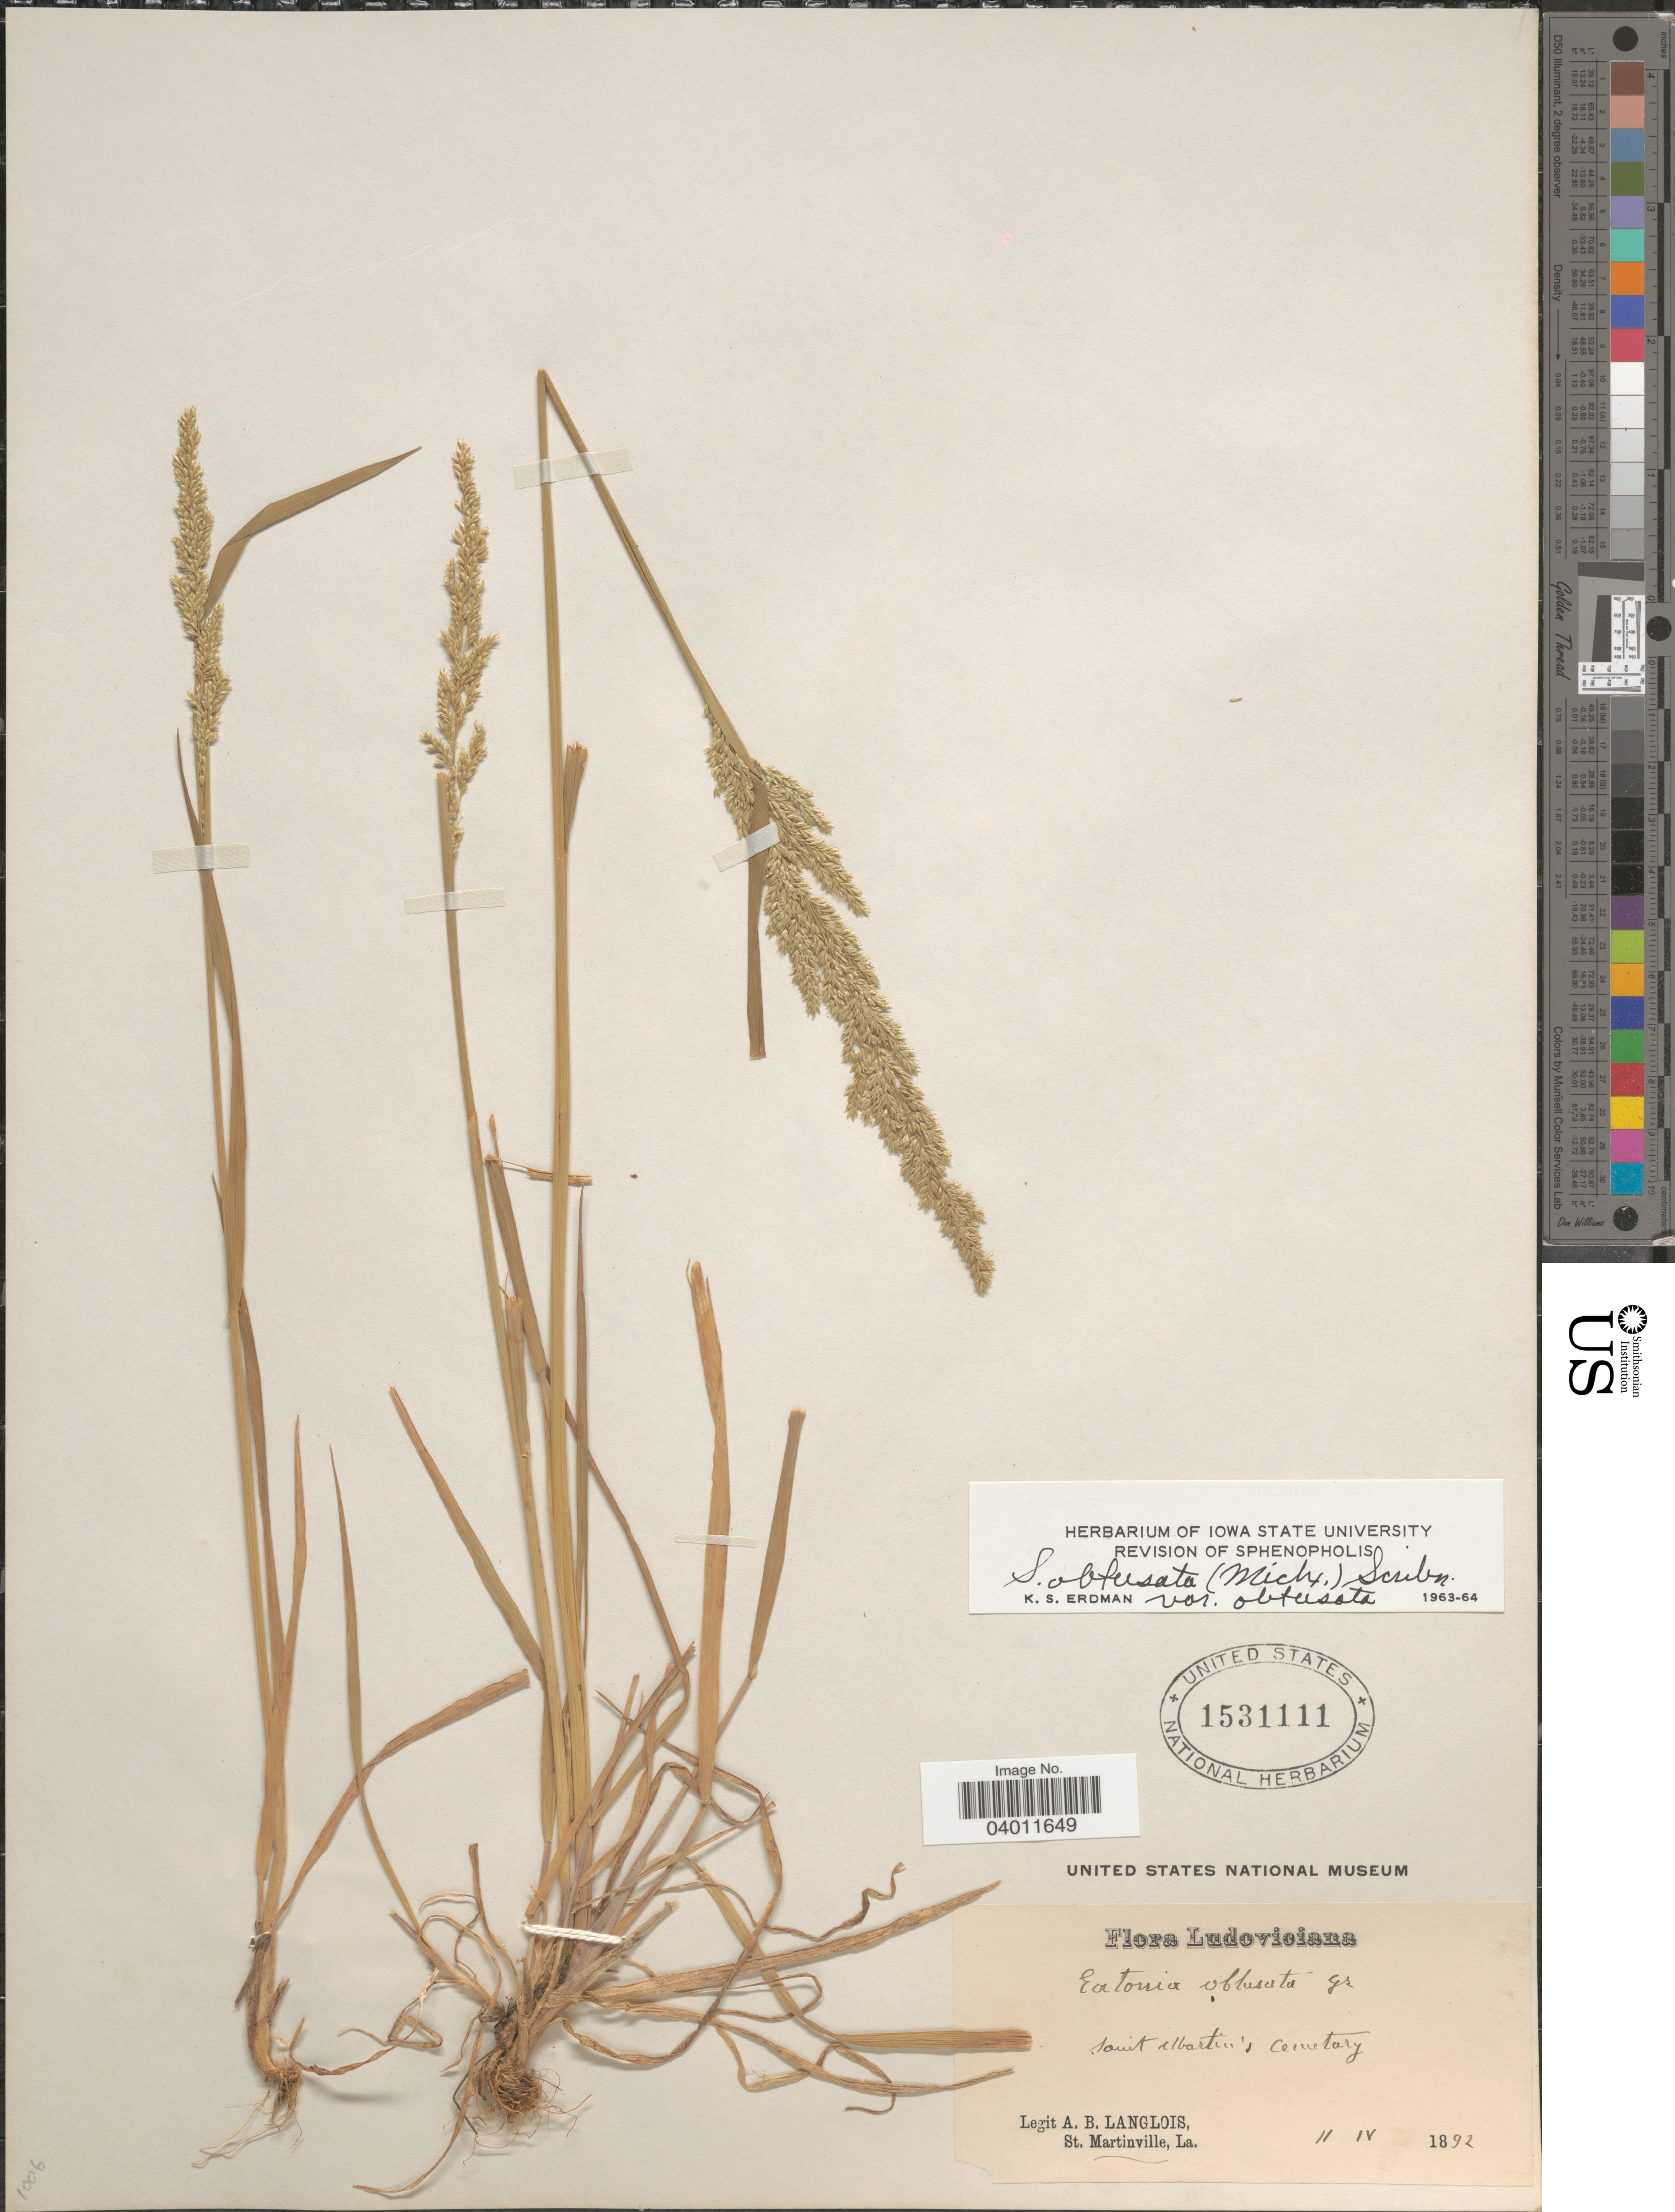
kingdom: Plantae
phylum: Tracheophyta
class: Liliopsida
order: Poales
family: Poaceae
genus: Sphenopholis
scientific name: Sphenopholis obtusata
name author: (Michx.) Scribn.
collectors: A. Langlois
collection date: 1892-04-11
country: United States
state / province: Louisiana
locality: Ludoviciana. Saint Martin's Cemetary.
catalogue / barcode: US 1531111